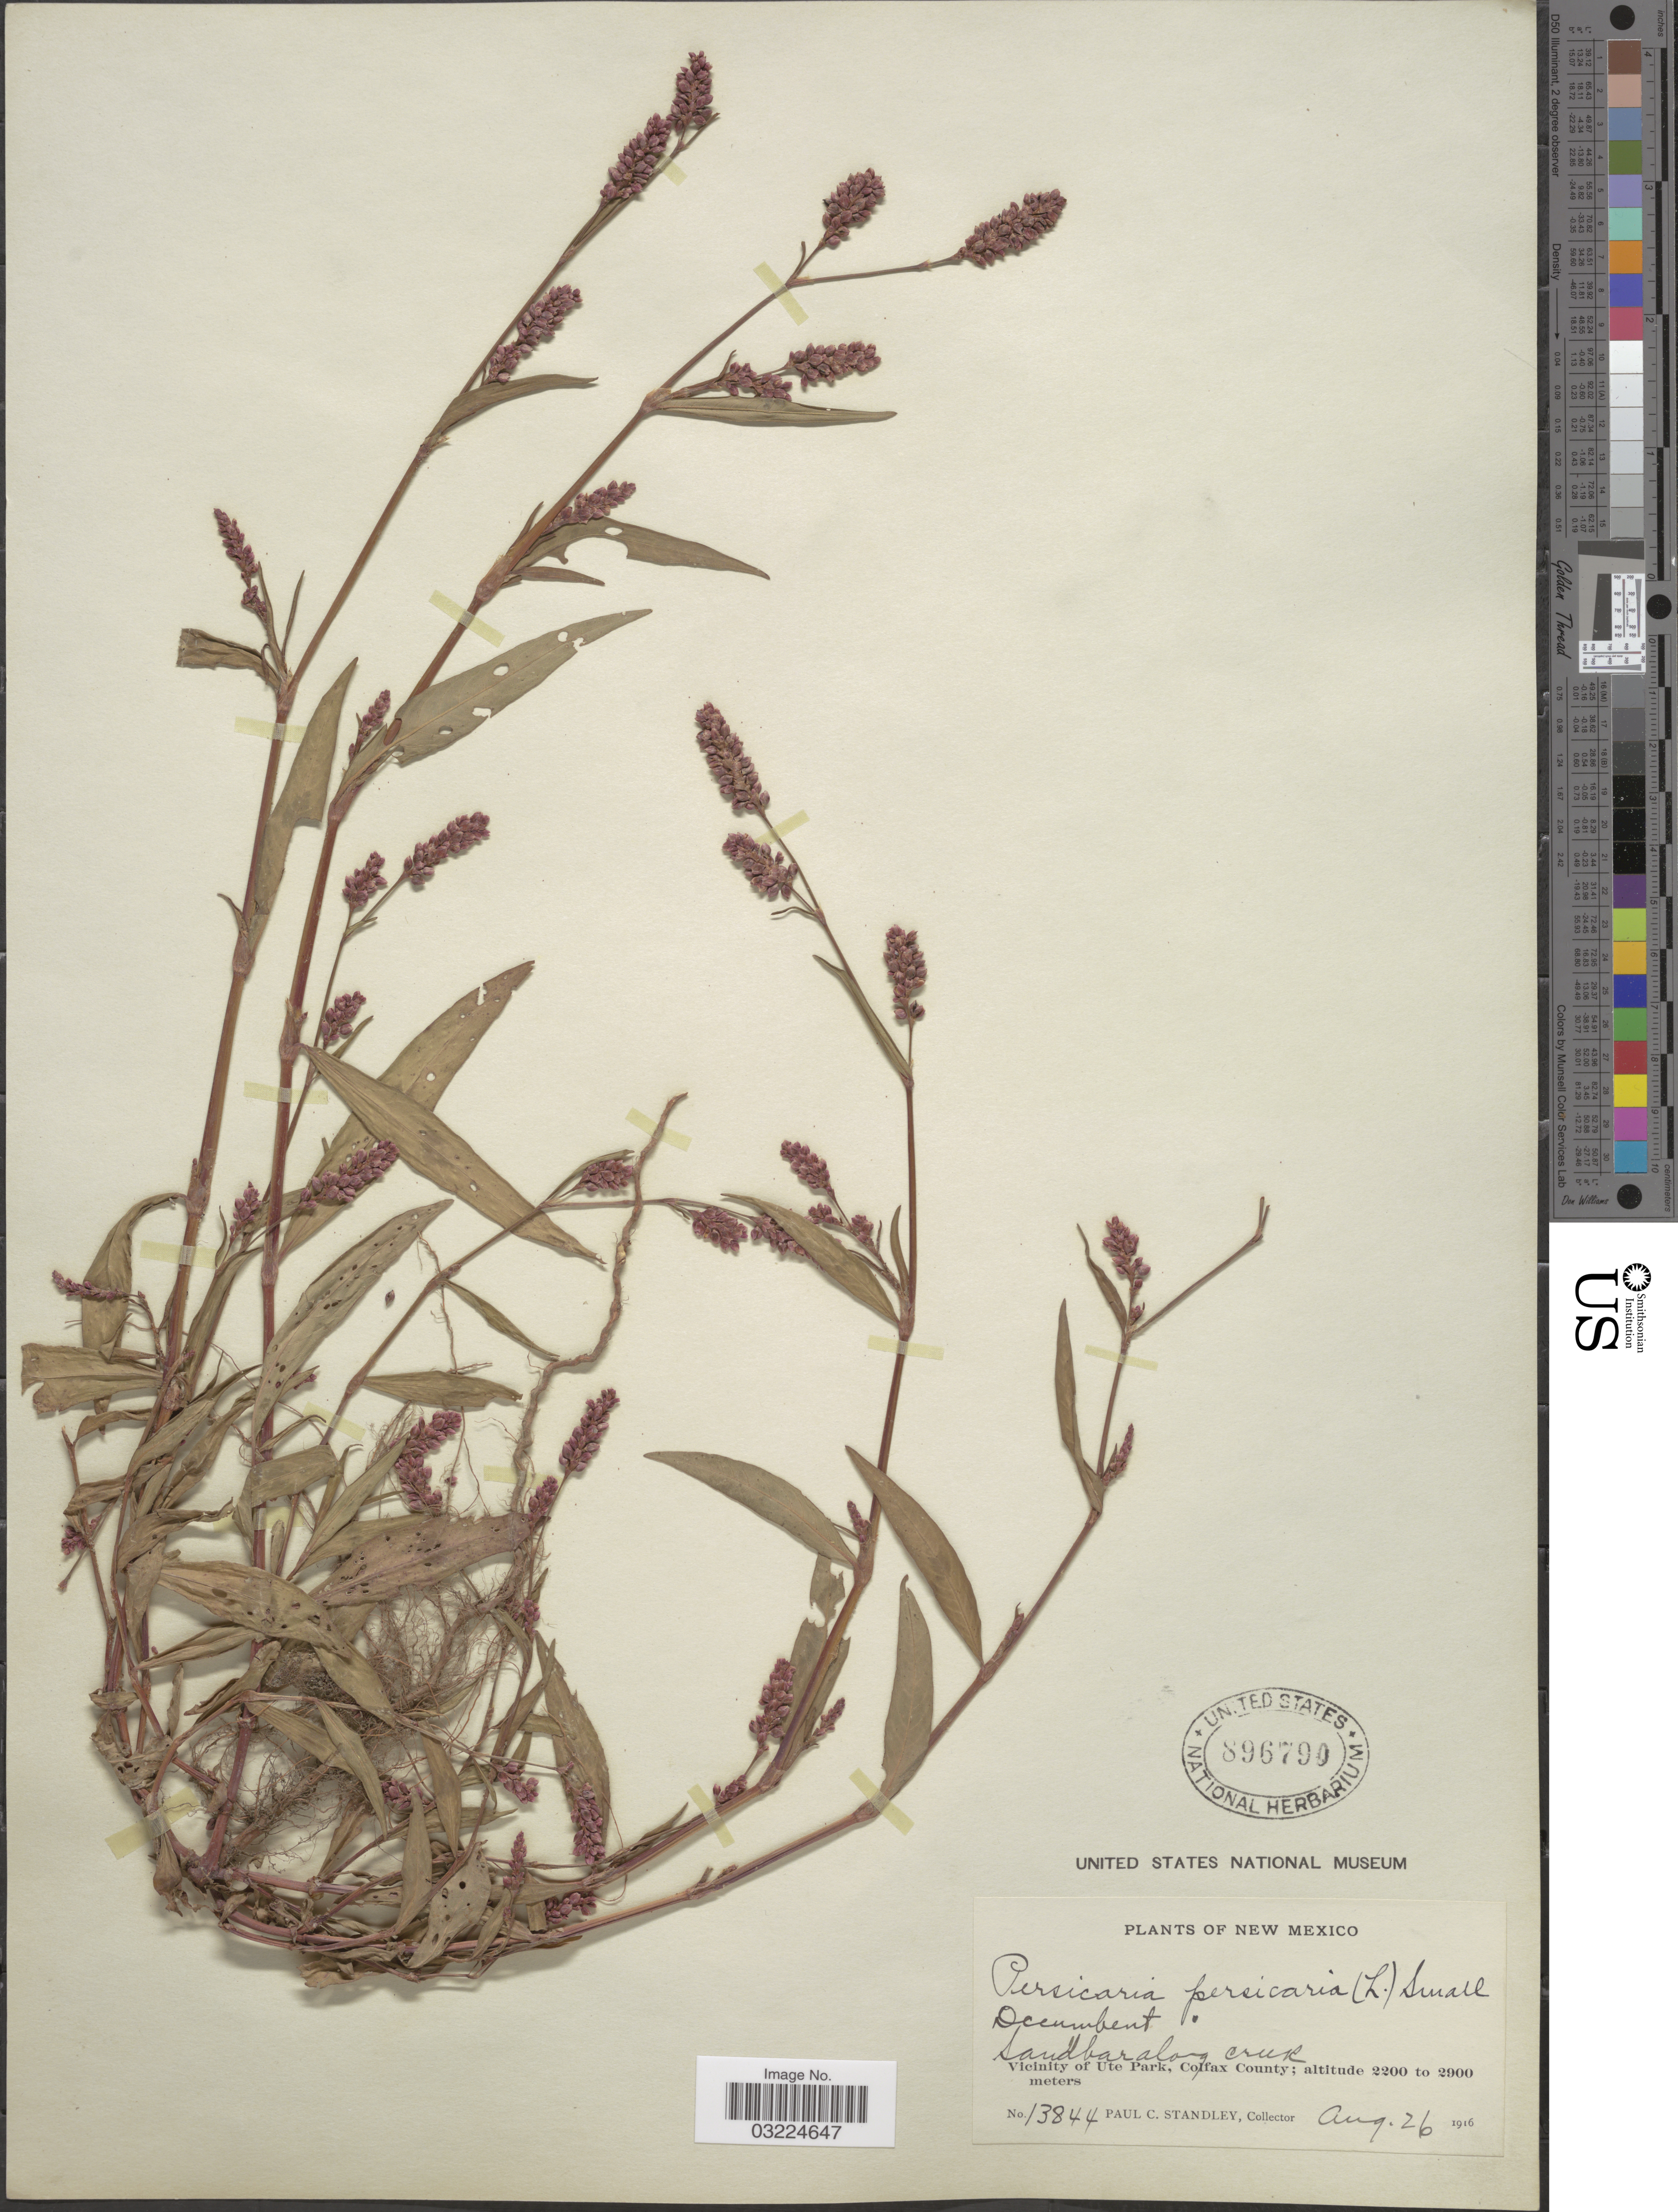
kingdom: Plantae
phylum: Tracheophyta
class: Magnoliopsida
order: Caryophyllales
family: Polygonaceae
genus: Persicaria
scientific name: Persicaria maculosa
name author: S.F. Gray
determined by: Atha, D. E.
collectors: P. C. Standley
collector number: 13844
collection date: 1916-08-26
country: United States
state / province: New Mexico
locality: Sandbar along creek. Vicinity of Ute Park, Colfax County.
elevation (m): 2200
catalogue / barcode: US 896790